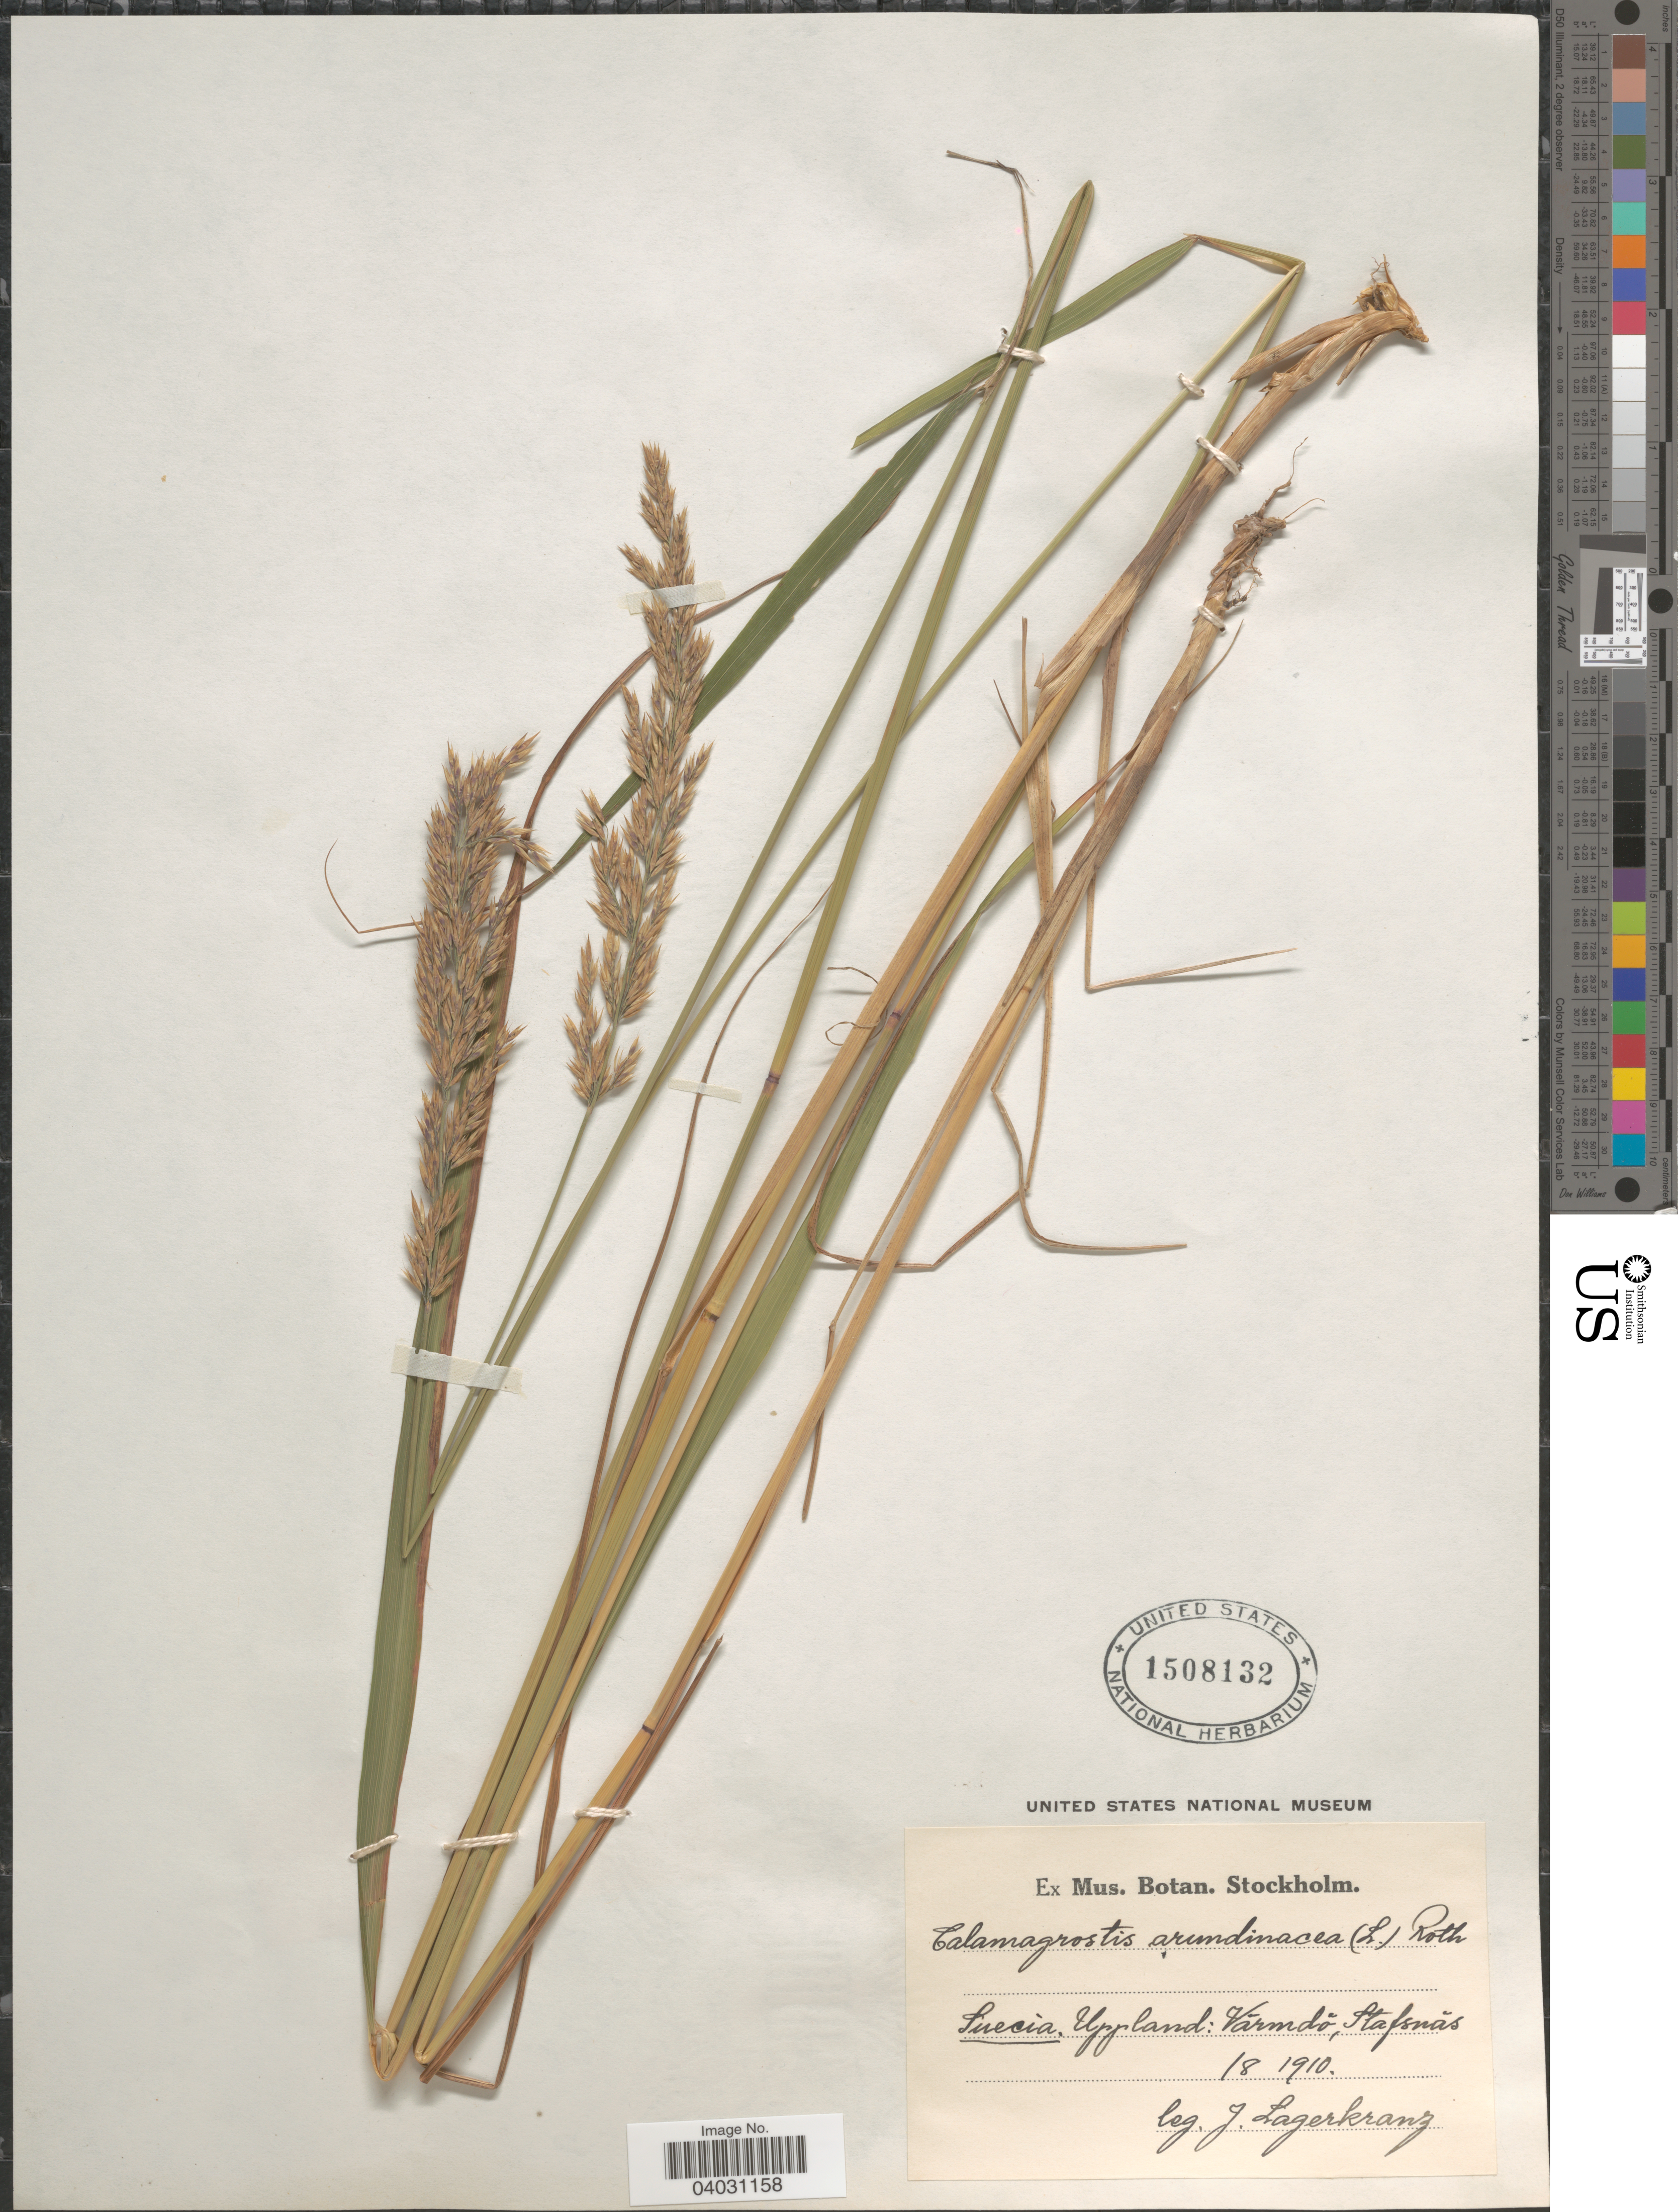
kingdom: Plantae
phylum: Tracheophyta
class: Liliopsida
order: Poales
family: Poaceae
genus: Calamagrostis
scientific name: Calamagrostis arundinacea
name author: (L.) Roth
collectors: J. Lagerkranz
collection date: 1910-08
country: Sweden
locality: Suecia. Uppland: Vármdõ, Stafsnãs.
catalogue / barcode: US 1508132